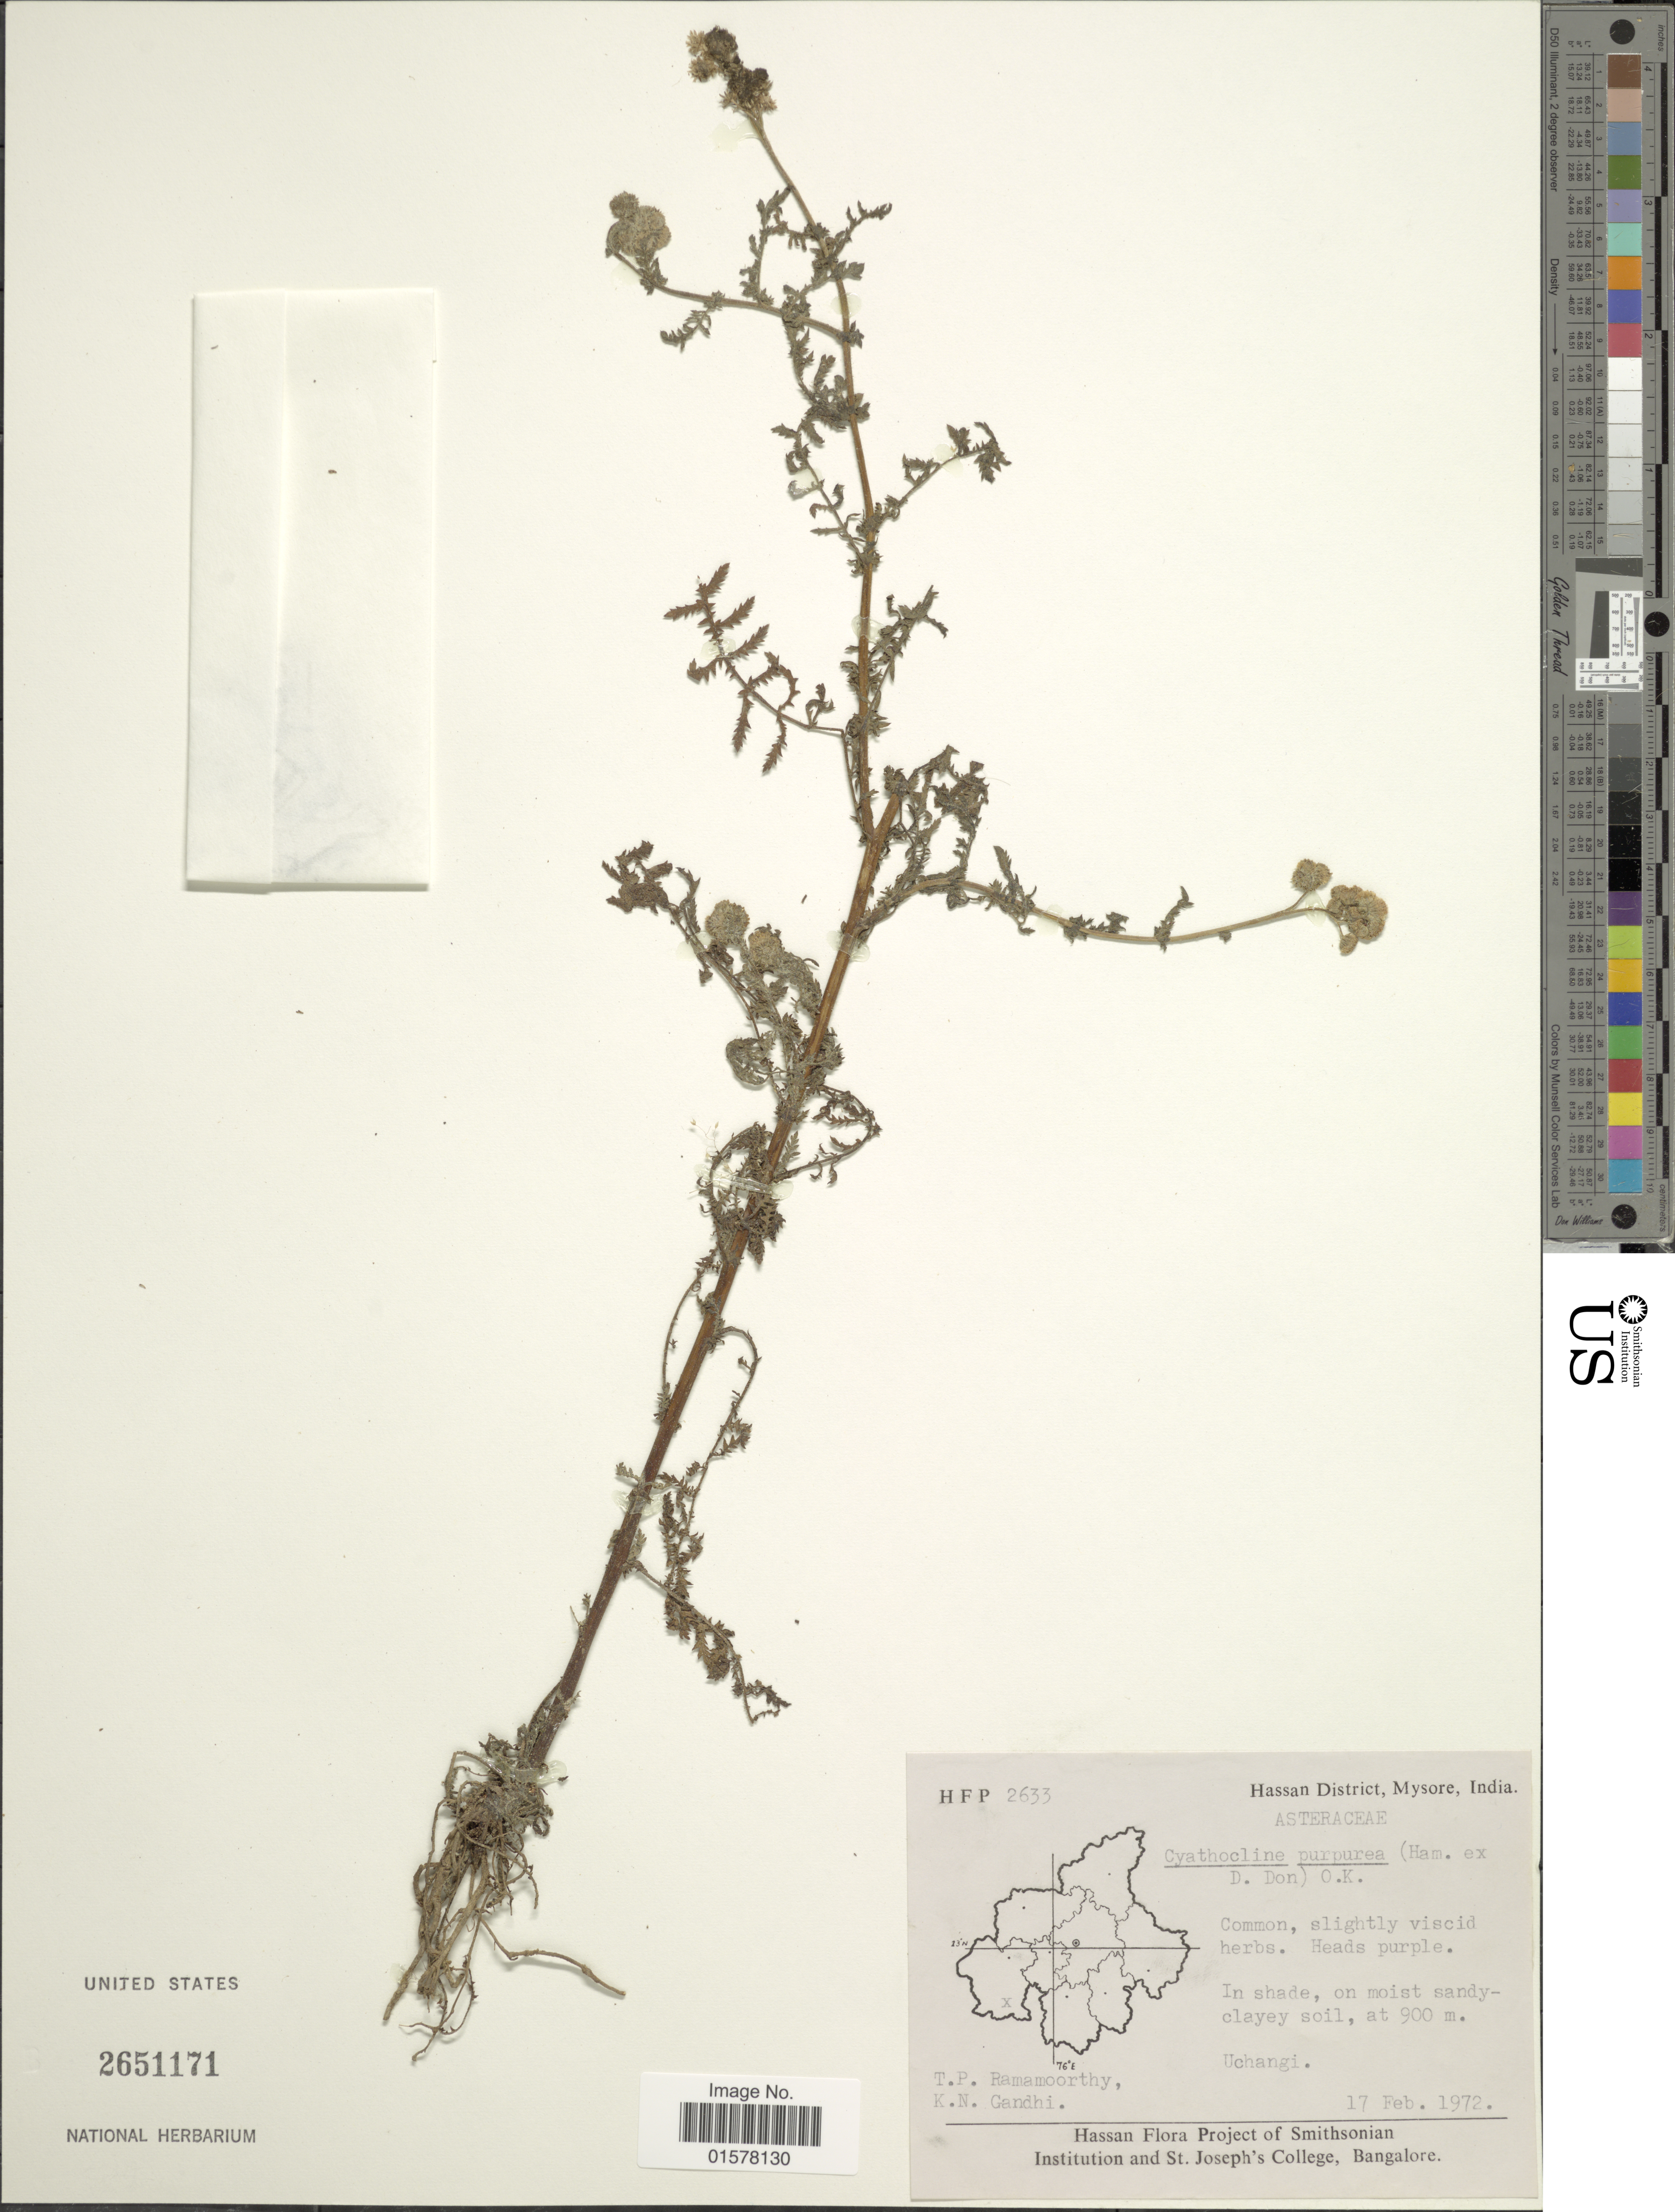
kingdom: Plantae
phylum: Tracheophyta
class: Magnoliopsida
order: Asterales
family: Asteraceae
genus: Cyathocline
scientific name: Cyathocline purpurea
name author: (Buch.-Ham. ex D. Don) Kuntze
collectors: T. P. Ramamoorthy & K. N. Gandhi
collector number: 2633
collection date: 1972-02-17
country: India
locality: Hassan District, Mysore, India. Uchangi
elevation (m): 900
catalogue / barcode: US 2651171